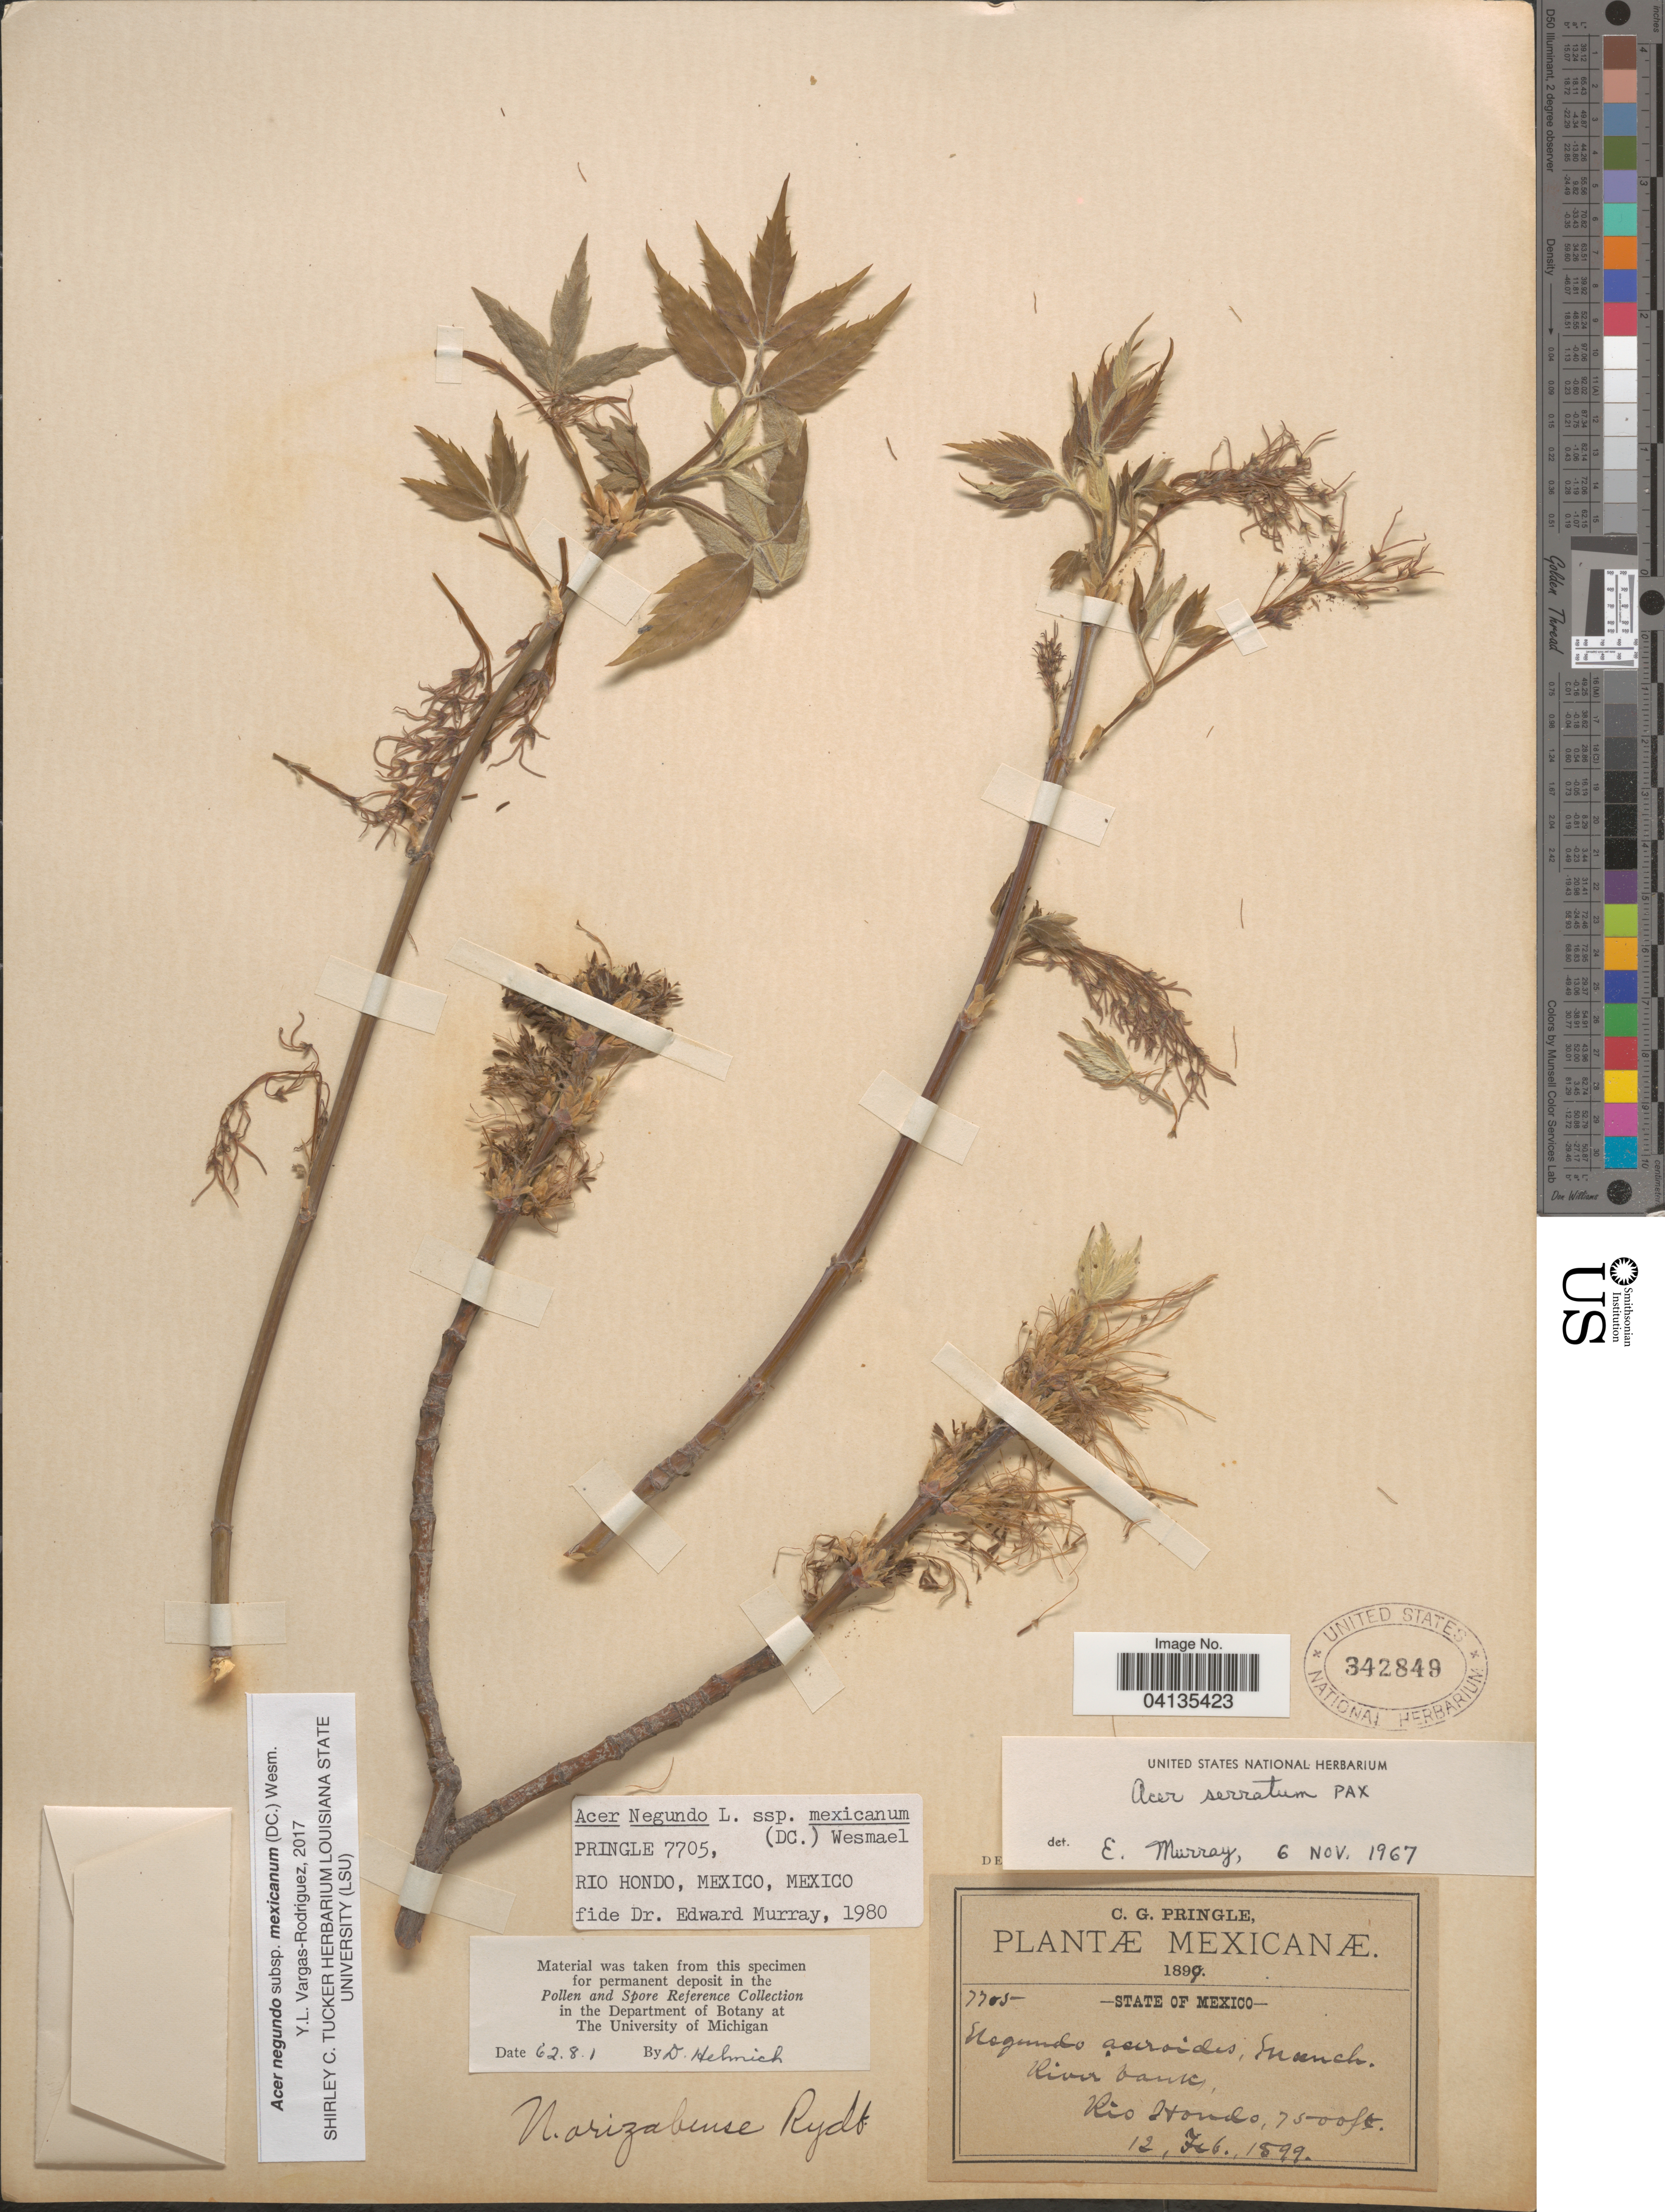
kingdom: Plantae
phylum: Tracheophyta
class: Magnoliopsida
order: Sapindales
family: Sapindaceae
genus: Acer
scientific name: Acer negundo subsp. mexicanum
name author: (DC.) Wesm.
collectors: C. G. Pringle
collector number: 7705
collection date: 1899-02-12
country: Mexico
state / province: México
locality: River banks, Rio Hondo.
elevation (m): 2286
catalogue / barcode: US 342849